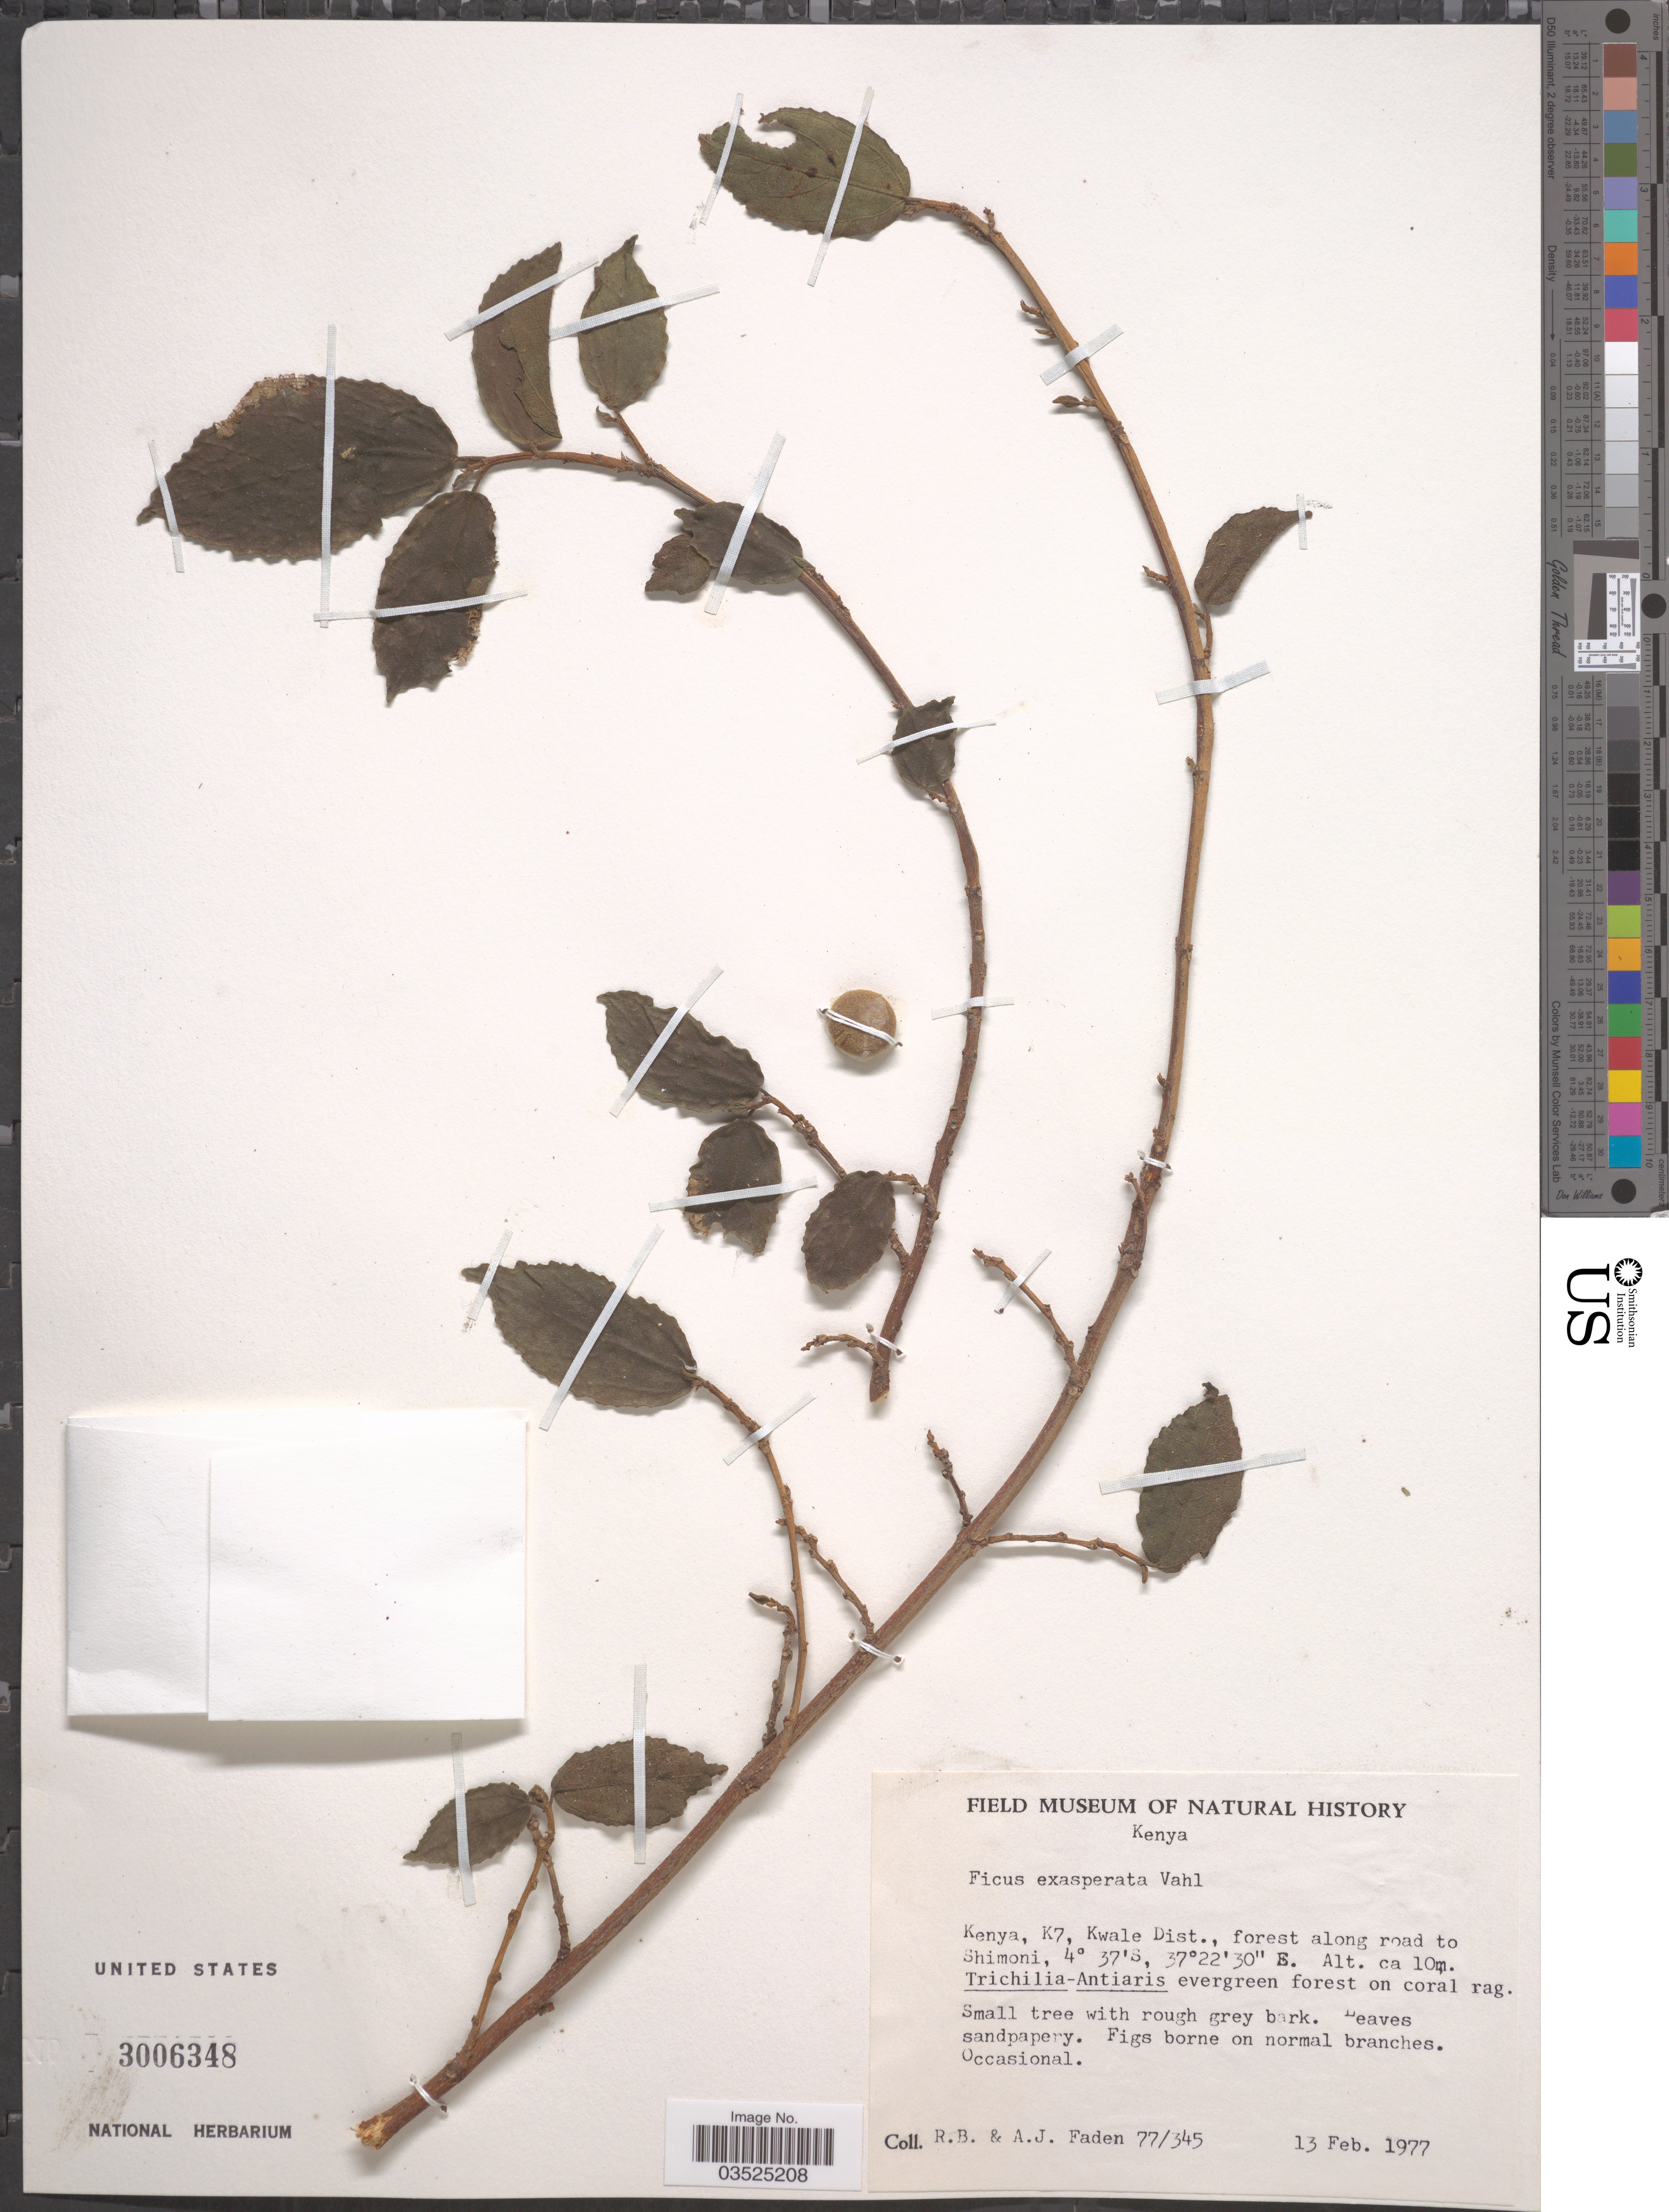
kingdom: Plantae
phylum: Tracheophyta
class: Magnoliopsida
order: Rosales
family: Moraceae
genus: Ficus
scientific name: Ficus exasperata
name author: Vahl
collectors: R. B. Faden & A. J. Faden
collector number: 77/345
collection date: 1977-02-13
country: Kenya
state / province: Kwale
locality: K7, Kwale Dist., forest along road to Shimoni.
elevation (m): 10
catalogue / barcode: US 3006348